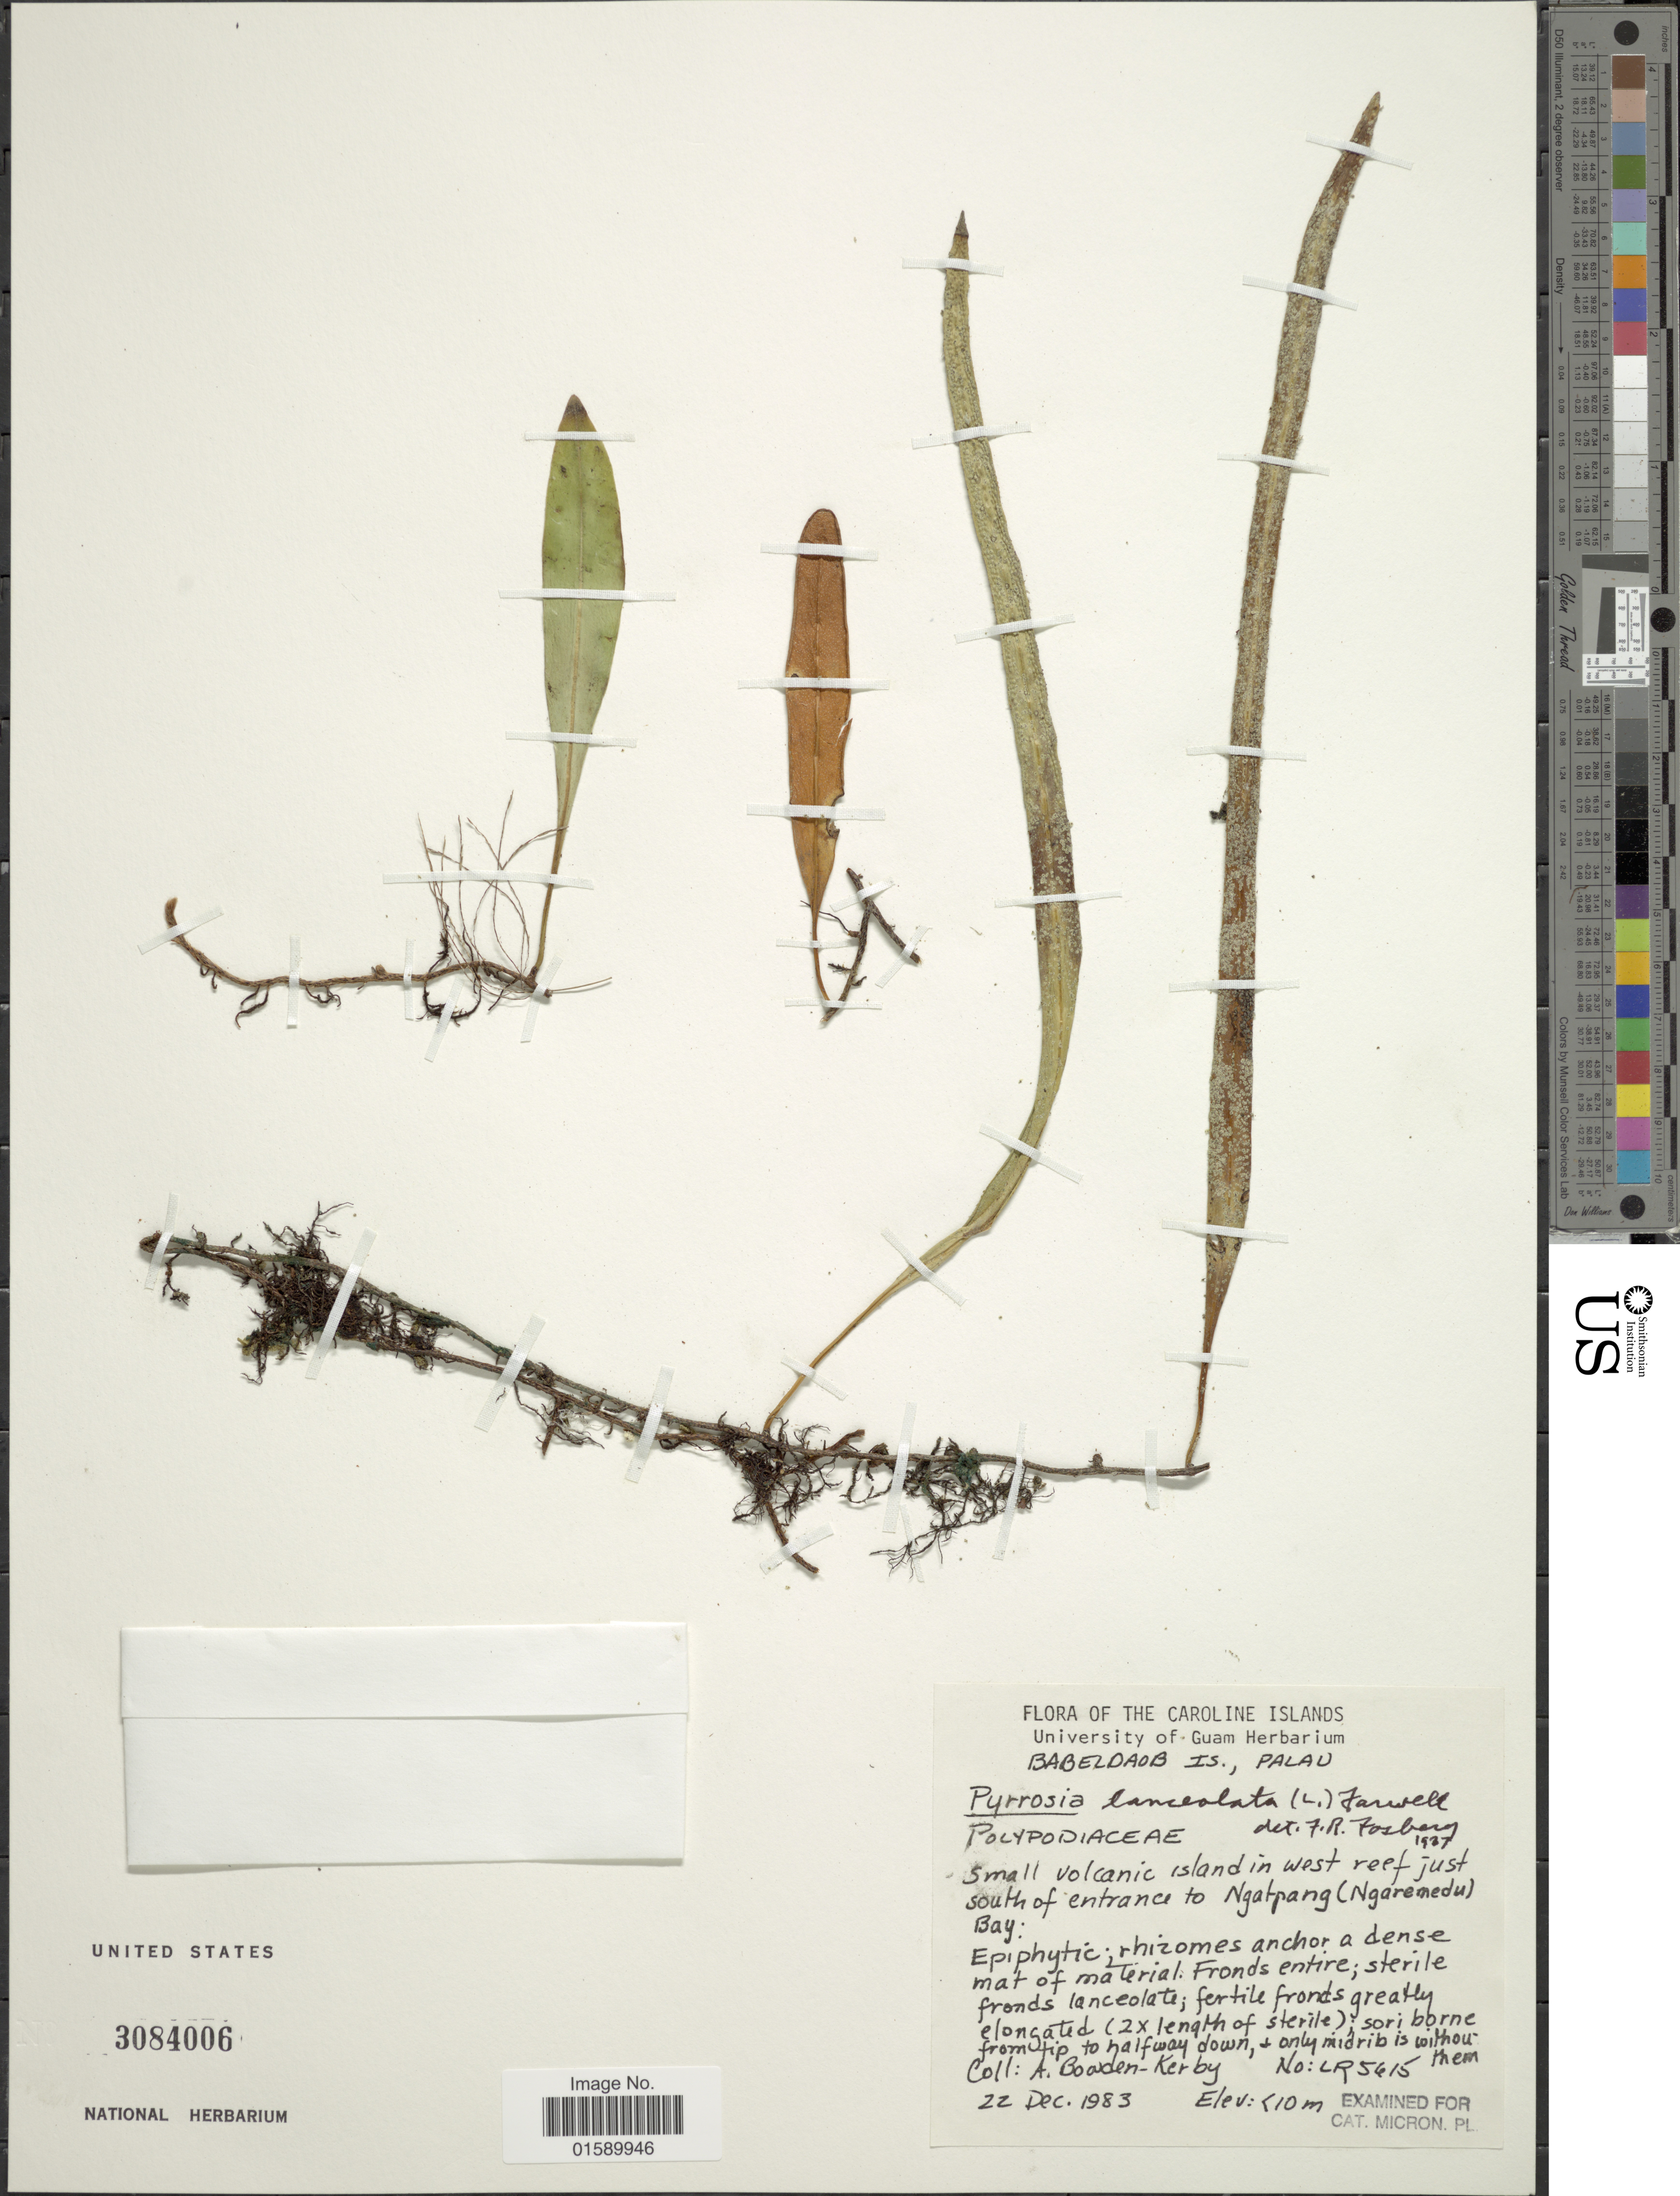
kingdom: Plantae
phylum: Tracheophyta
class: Polypodiopsida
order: Polypodiales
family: Polypodiaceae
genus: Pyrrosia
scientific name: Pyrrosia lanceolata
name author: (L.) Farw.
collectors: A. Bowden-Kerby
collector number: LR5615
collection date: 1983-12-22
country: Palau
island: Babeldaob [Babelthuap]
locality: Caroline Islands, Babeldaob Is, Palau. small volcanic island in west reef just south of entrance to Ngatpang (Ngaremedu).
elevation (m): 10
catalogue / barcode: US 3084006